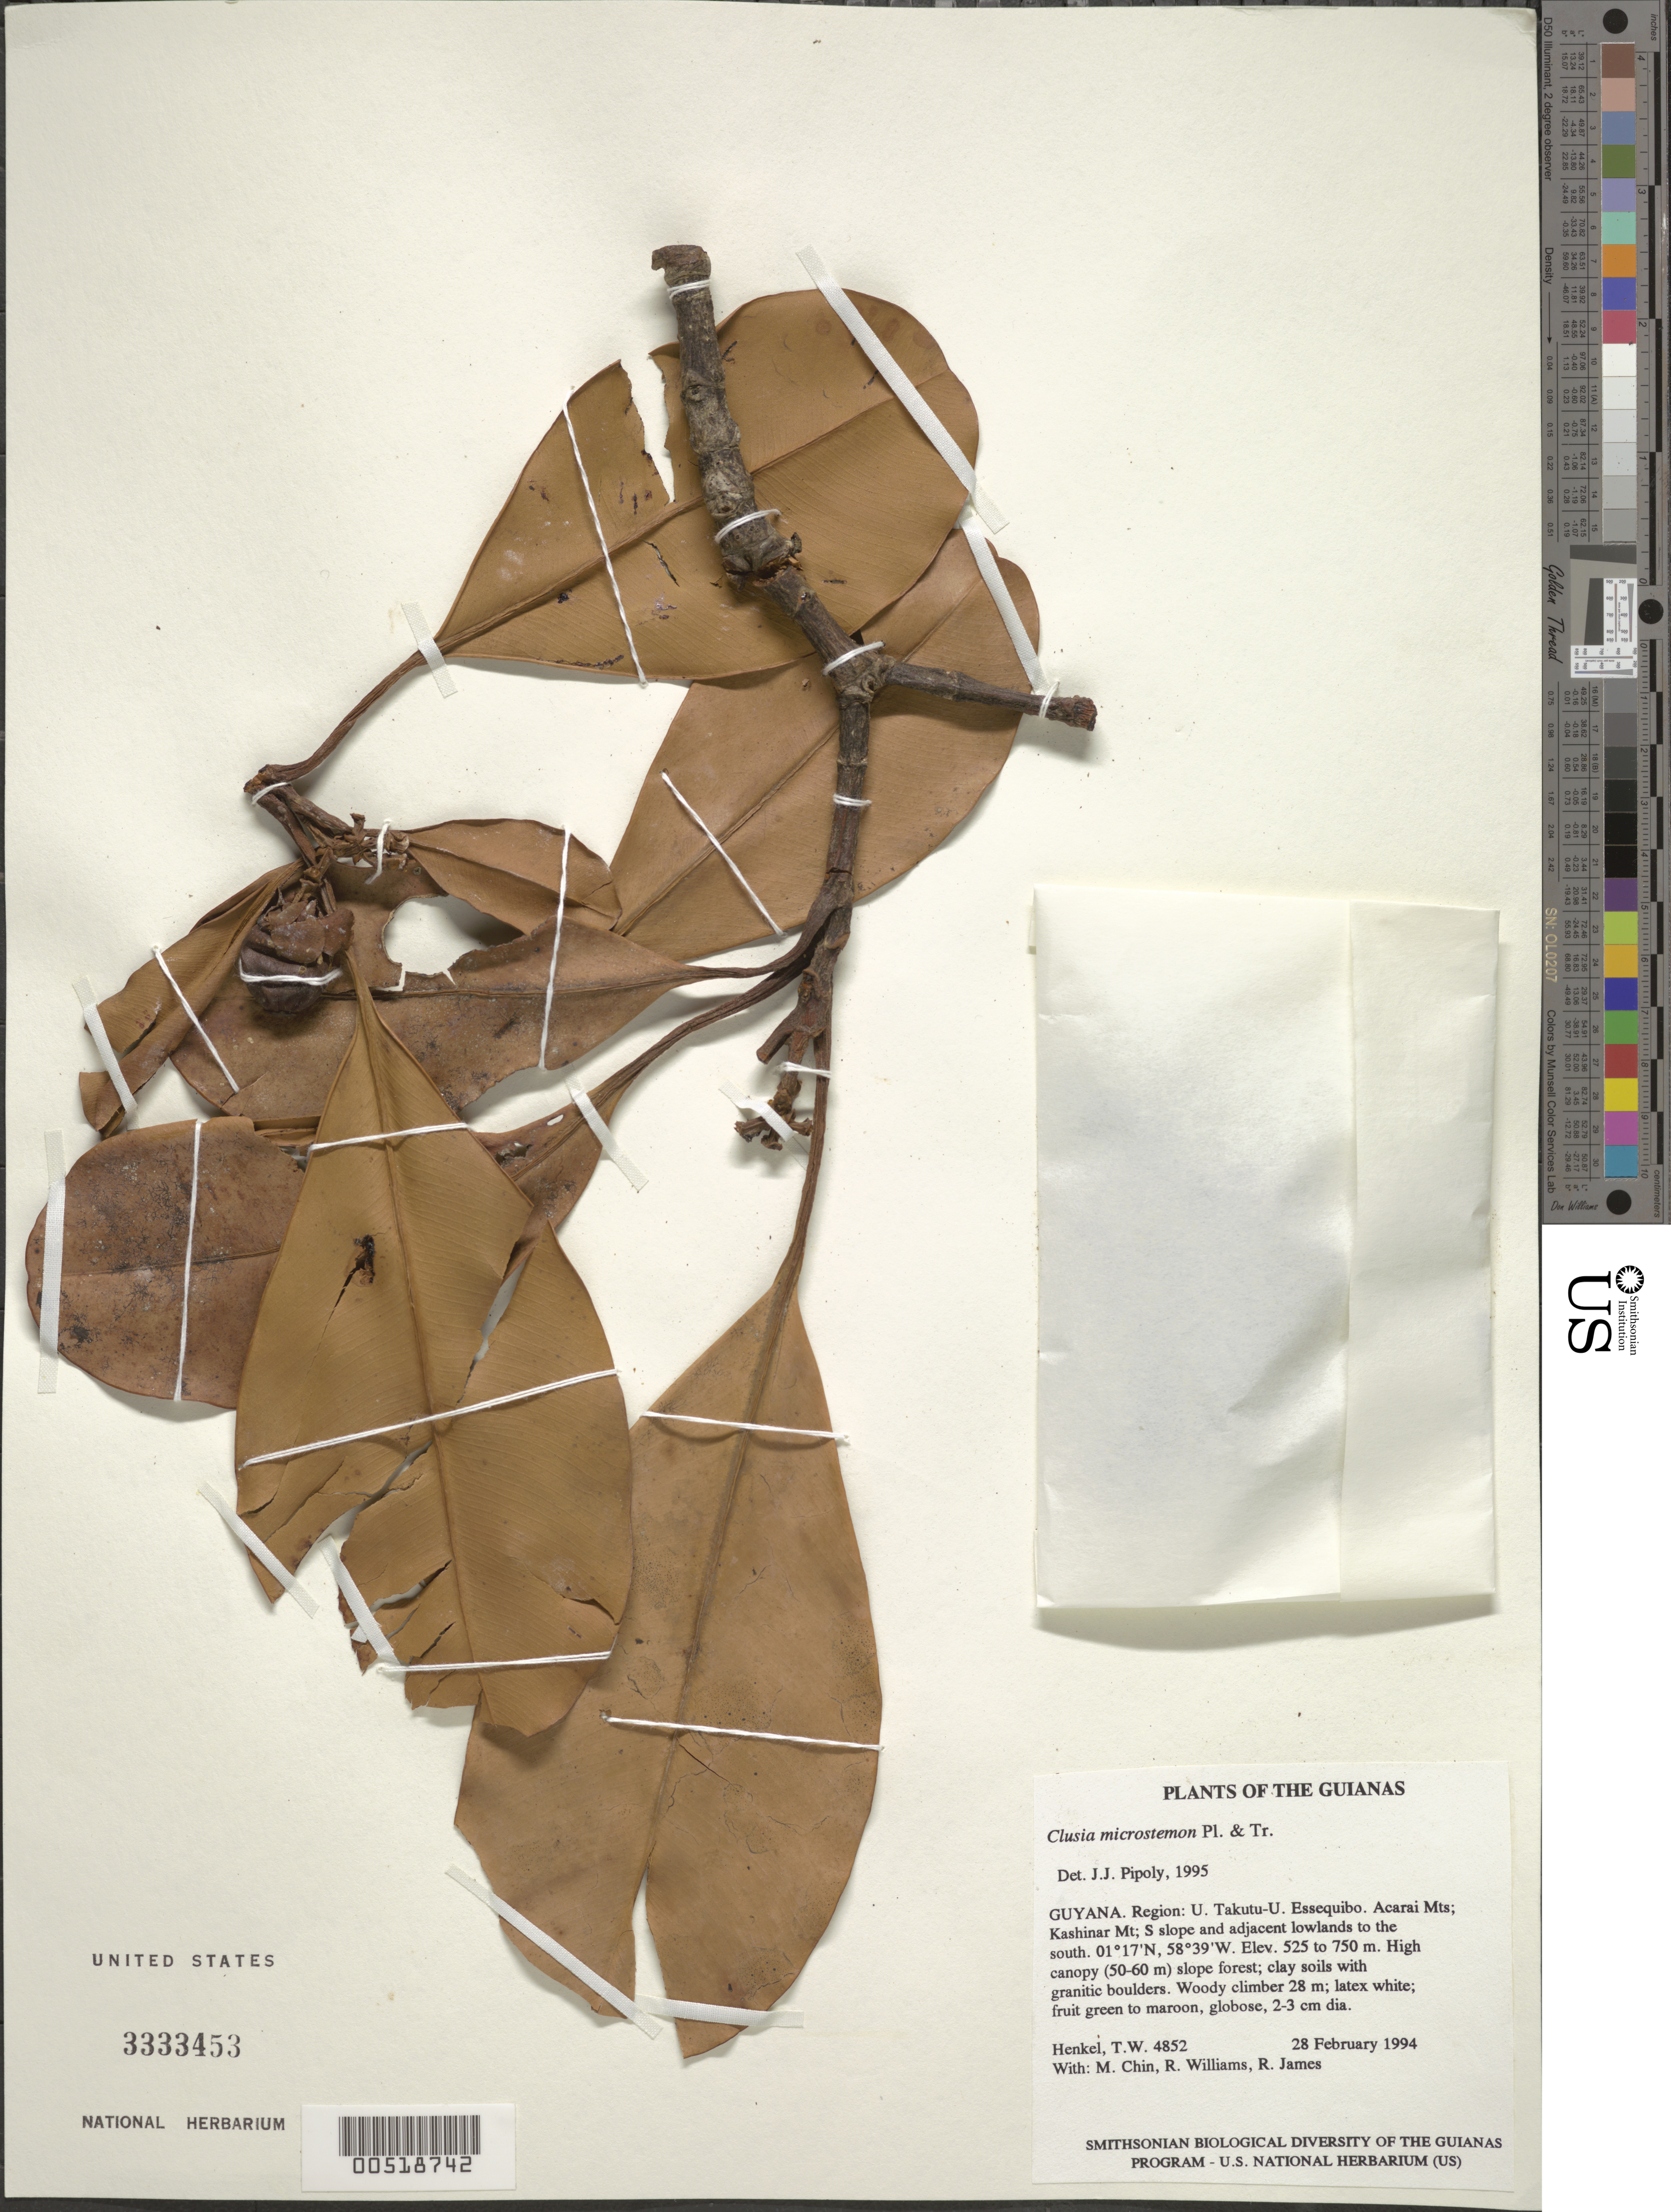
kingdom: Plantae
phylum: Tracheophyta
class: Magnoliopsida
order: Malpighiales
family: Clusiaceae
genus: Clusia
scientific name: Clusia microstemon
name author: Planch. & Triana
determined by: Pipoly, J. J., III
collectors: T. Henkel, M. Chin, R. Williams & R. James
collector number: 4852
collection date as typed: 28 February 1994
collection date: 1994-02-28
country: Guyana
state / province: U. Takutu-U. Essequibo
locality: Acarai Mts; Kashinar Mt; S slope and adjacent lowlands to the south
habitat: High canopy (50-60 m) slope forest; clay soils with granitic boulders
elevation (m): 525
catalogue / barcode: US 3333453